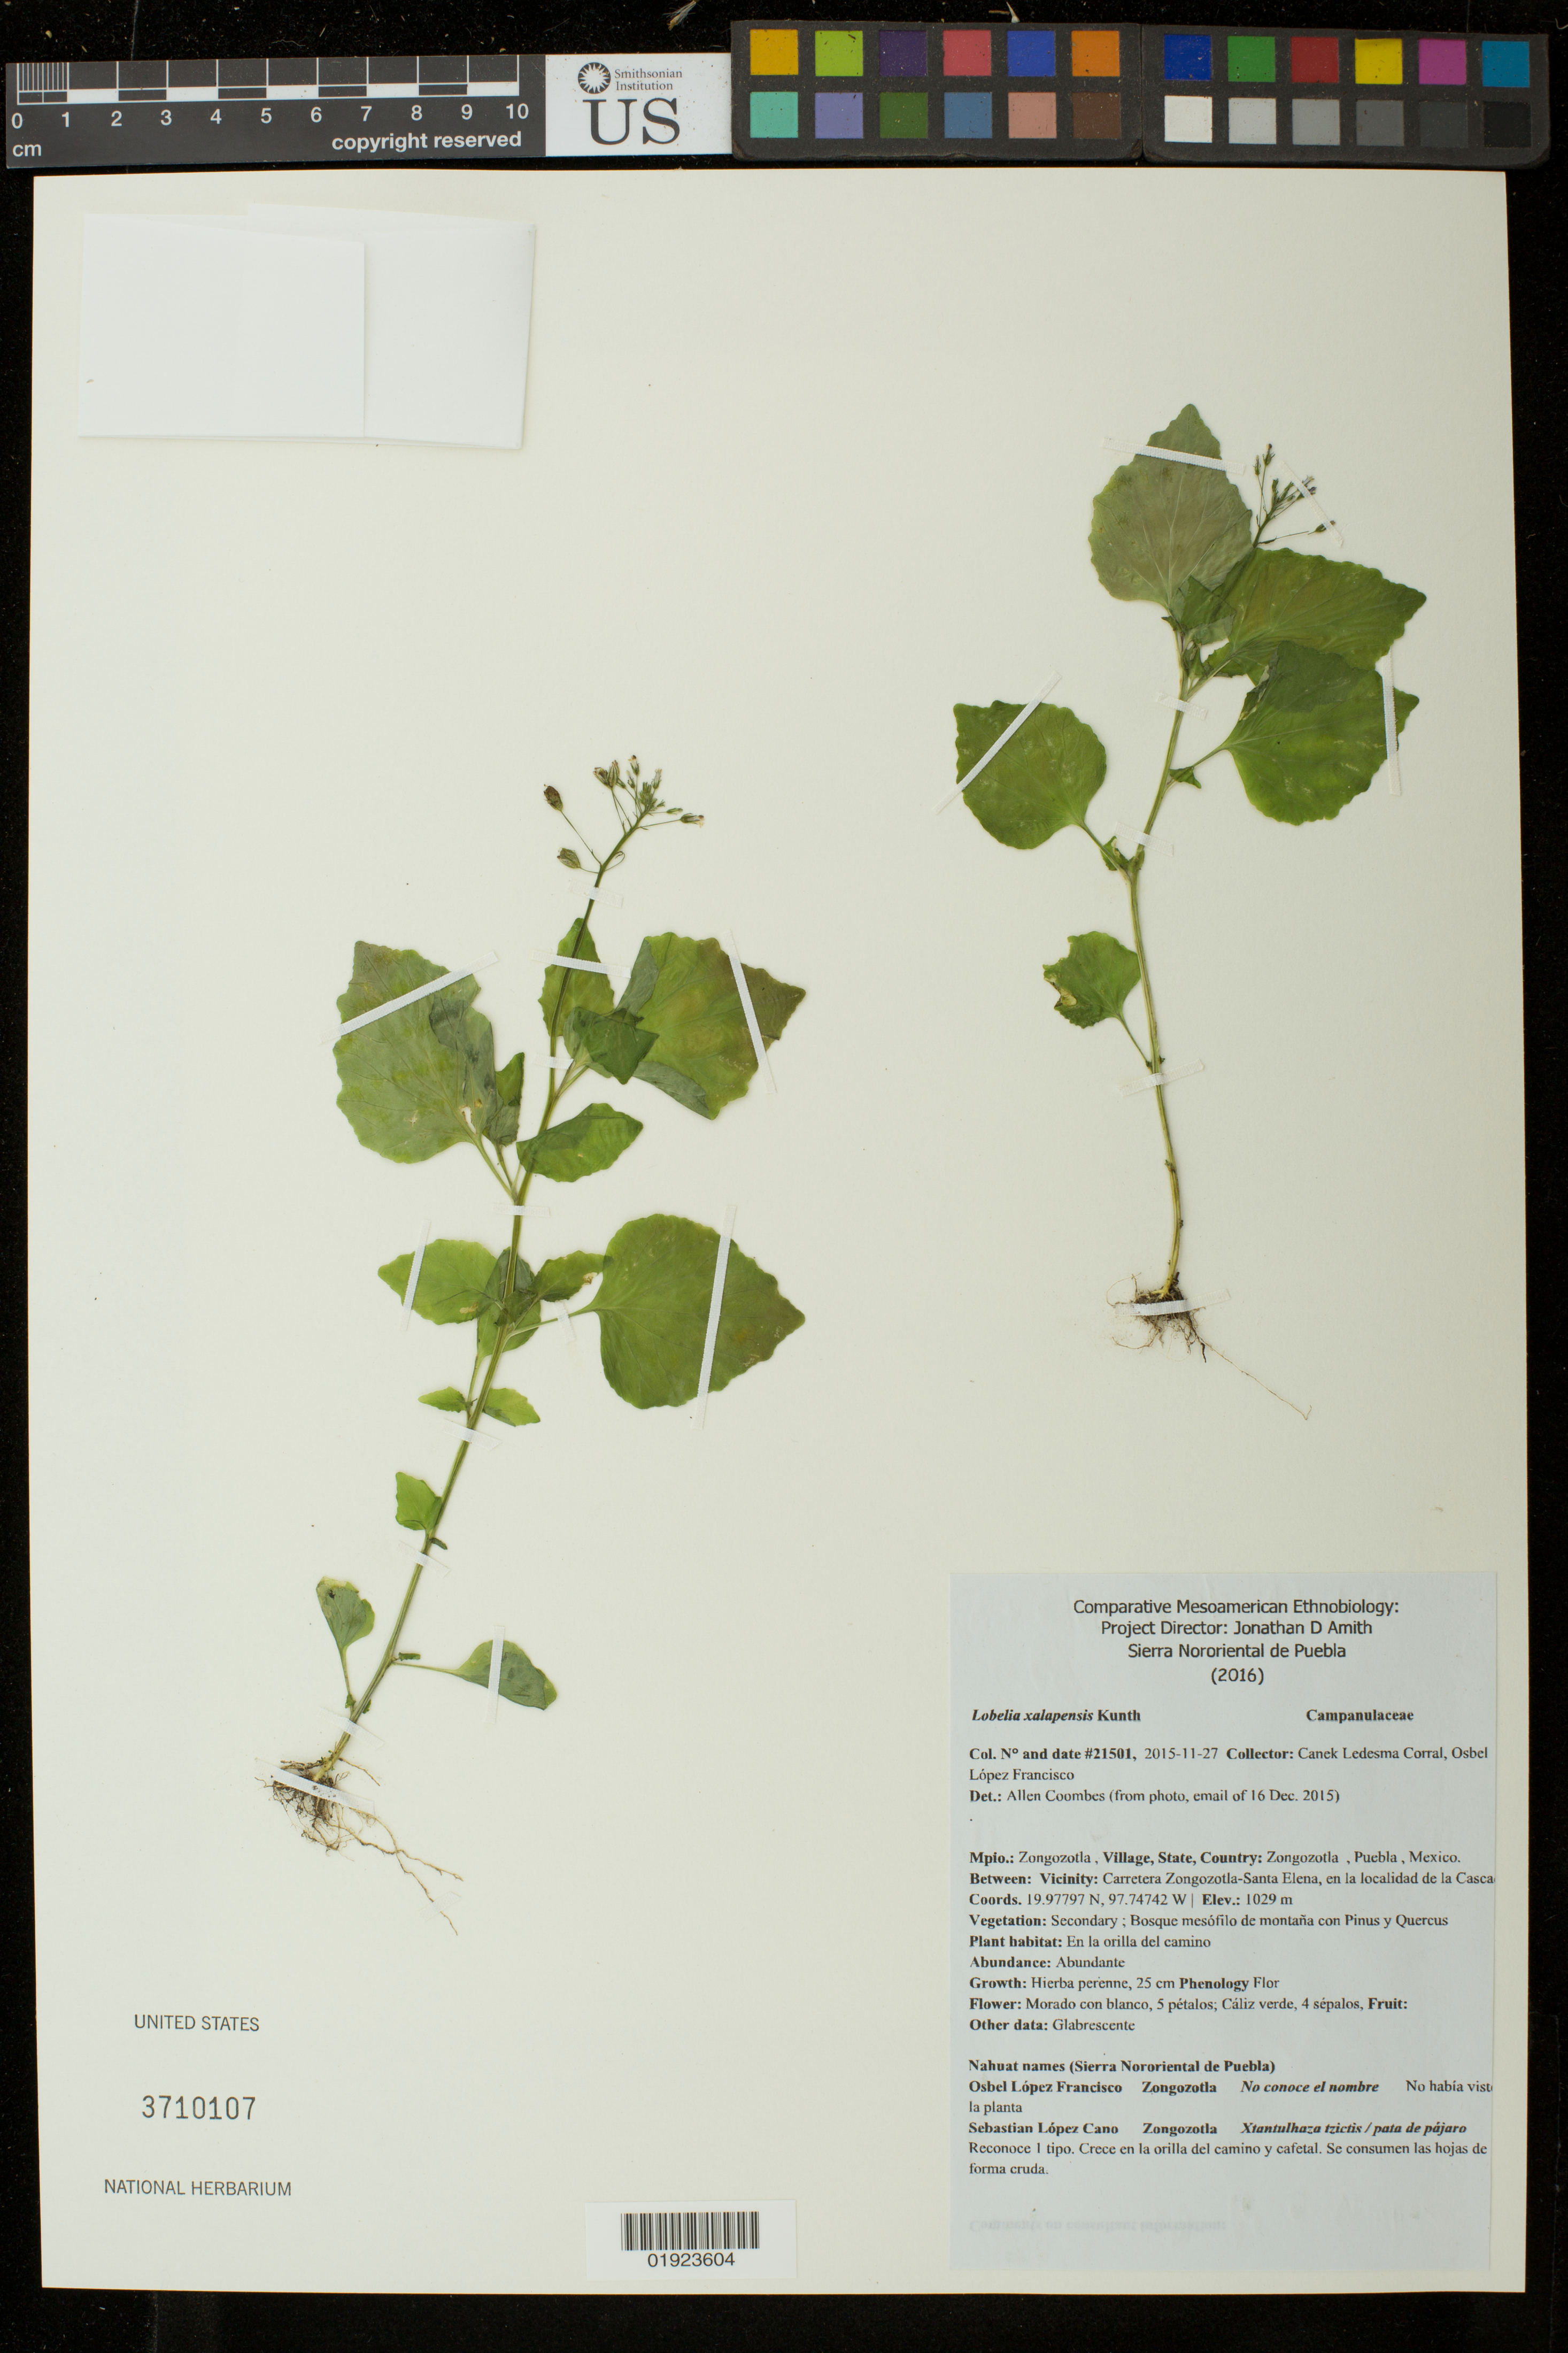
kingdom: Plantae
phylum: Tracheophyta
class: Magnoliopsida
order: Asterales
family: Campanulaceae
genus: Lobelia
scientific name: Lobelia xalapensis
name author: Kunth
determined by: Coombes, Allen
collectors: Canek Ledesma C. & O. Francisco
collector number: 21501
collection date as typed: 2015-11-27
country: Mexico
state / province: Puebla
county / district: Zongozotla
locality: Zongozotla, Puebla, Mexico; Carretera Zongozotla-Santa Elena, en la localidad de la Casca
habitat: Secondary; bosque mesofilo de montana con Pinus y Quercus, en la orilla del camino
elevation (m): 1029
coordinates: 19.97797N, 97.74742W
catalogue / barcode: US 3710107